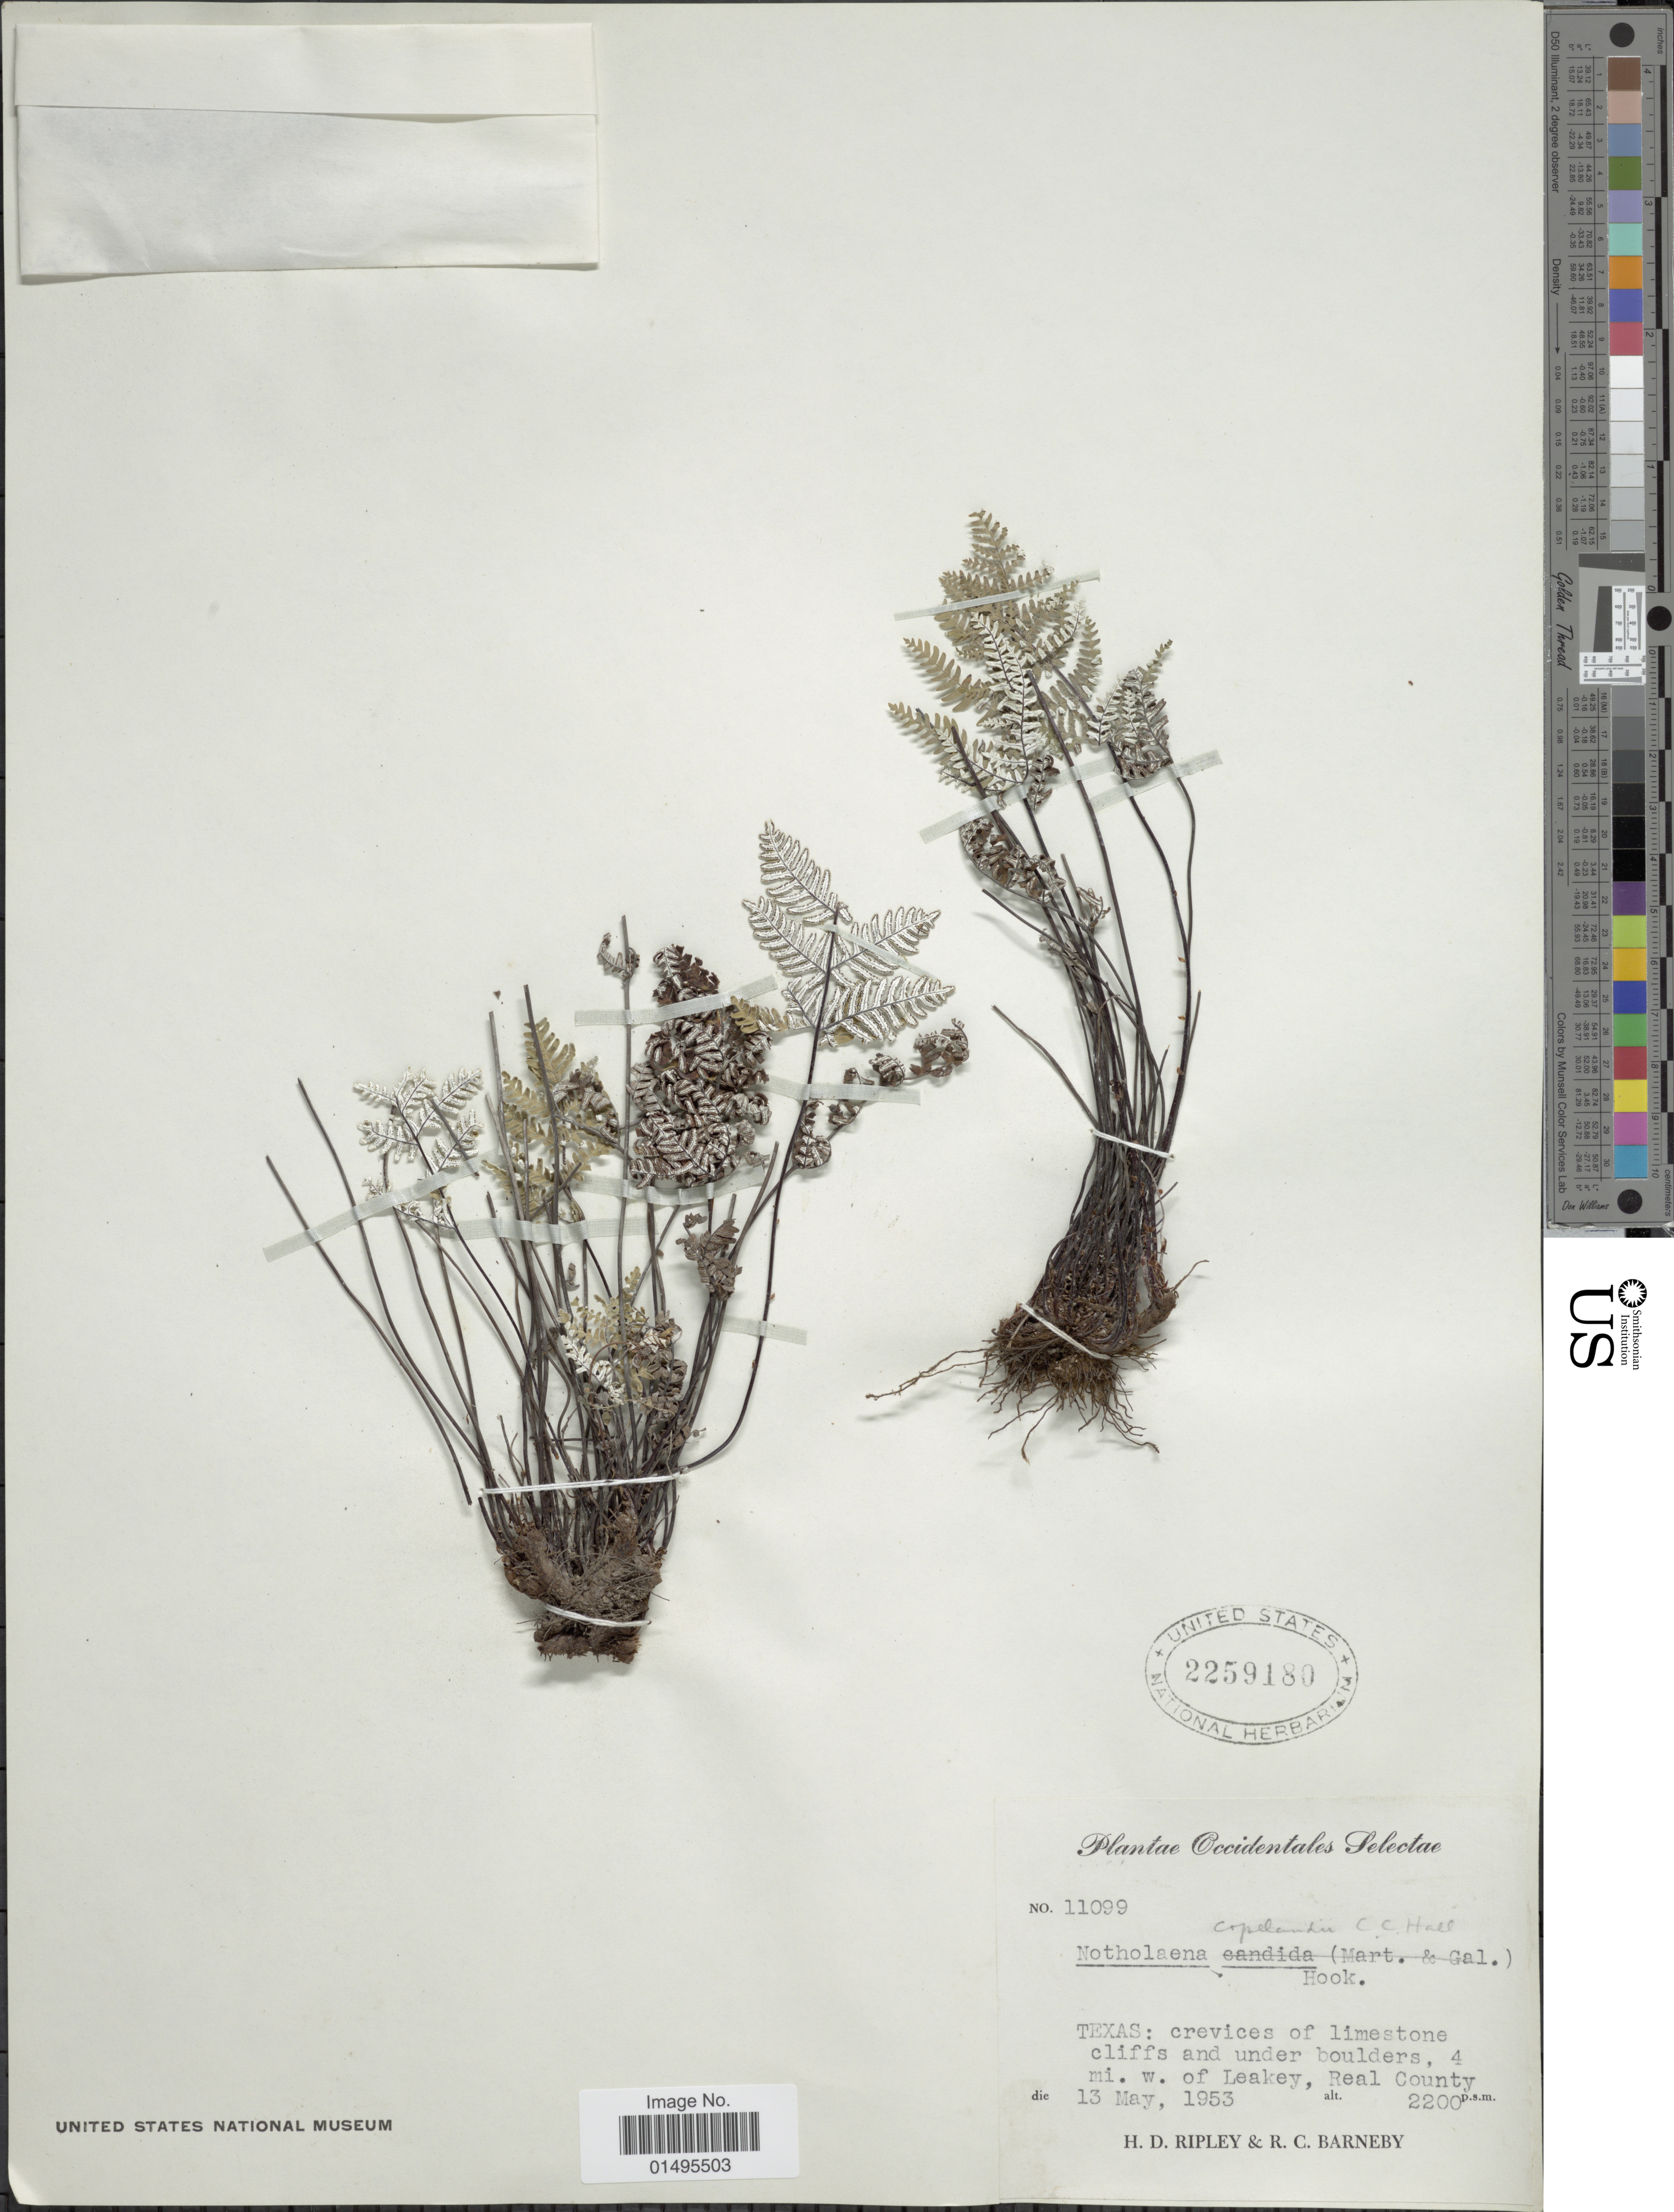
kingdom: Plantae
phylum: Tracheophyta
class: Polypodiopsida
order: Polypodiales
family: Pteridaceae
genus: Notholaena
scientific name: Notholaena candida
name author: (M. Martens) Hook.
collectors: H. Ripley & R. C. Barneby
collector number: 11099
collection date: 1953-05-13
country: United States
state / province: Texas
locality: Crevices of limestone cliffs and under boulders, 4 mi. w. of Leakey, Real County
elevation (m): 2200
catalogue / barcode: US 2259180